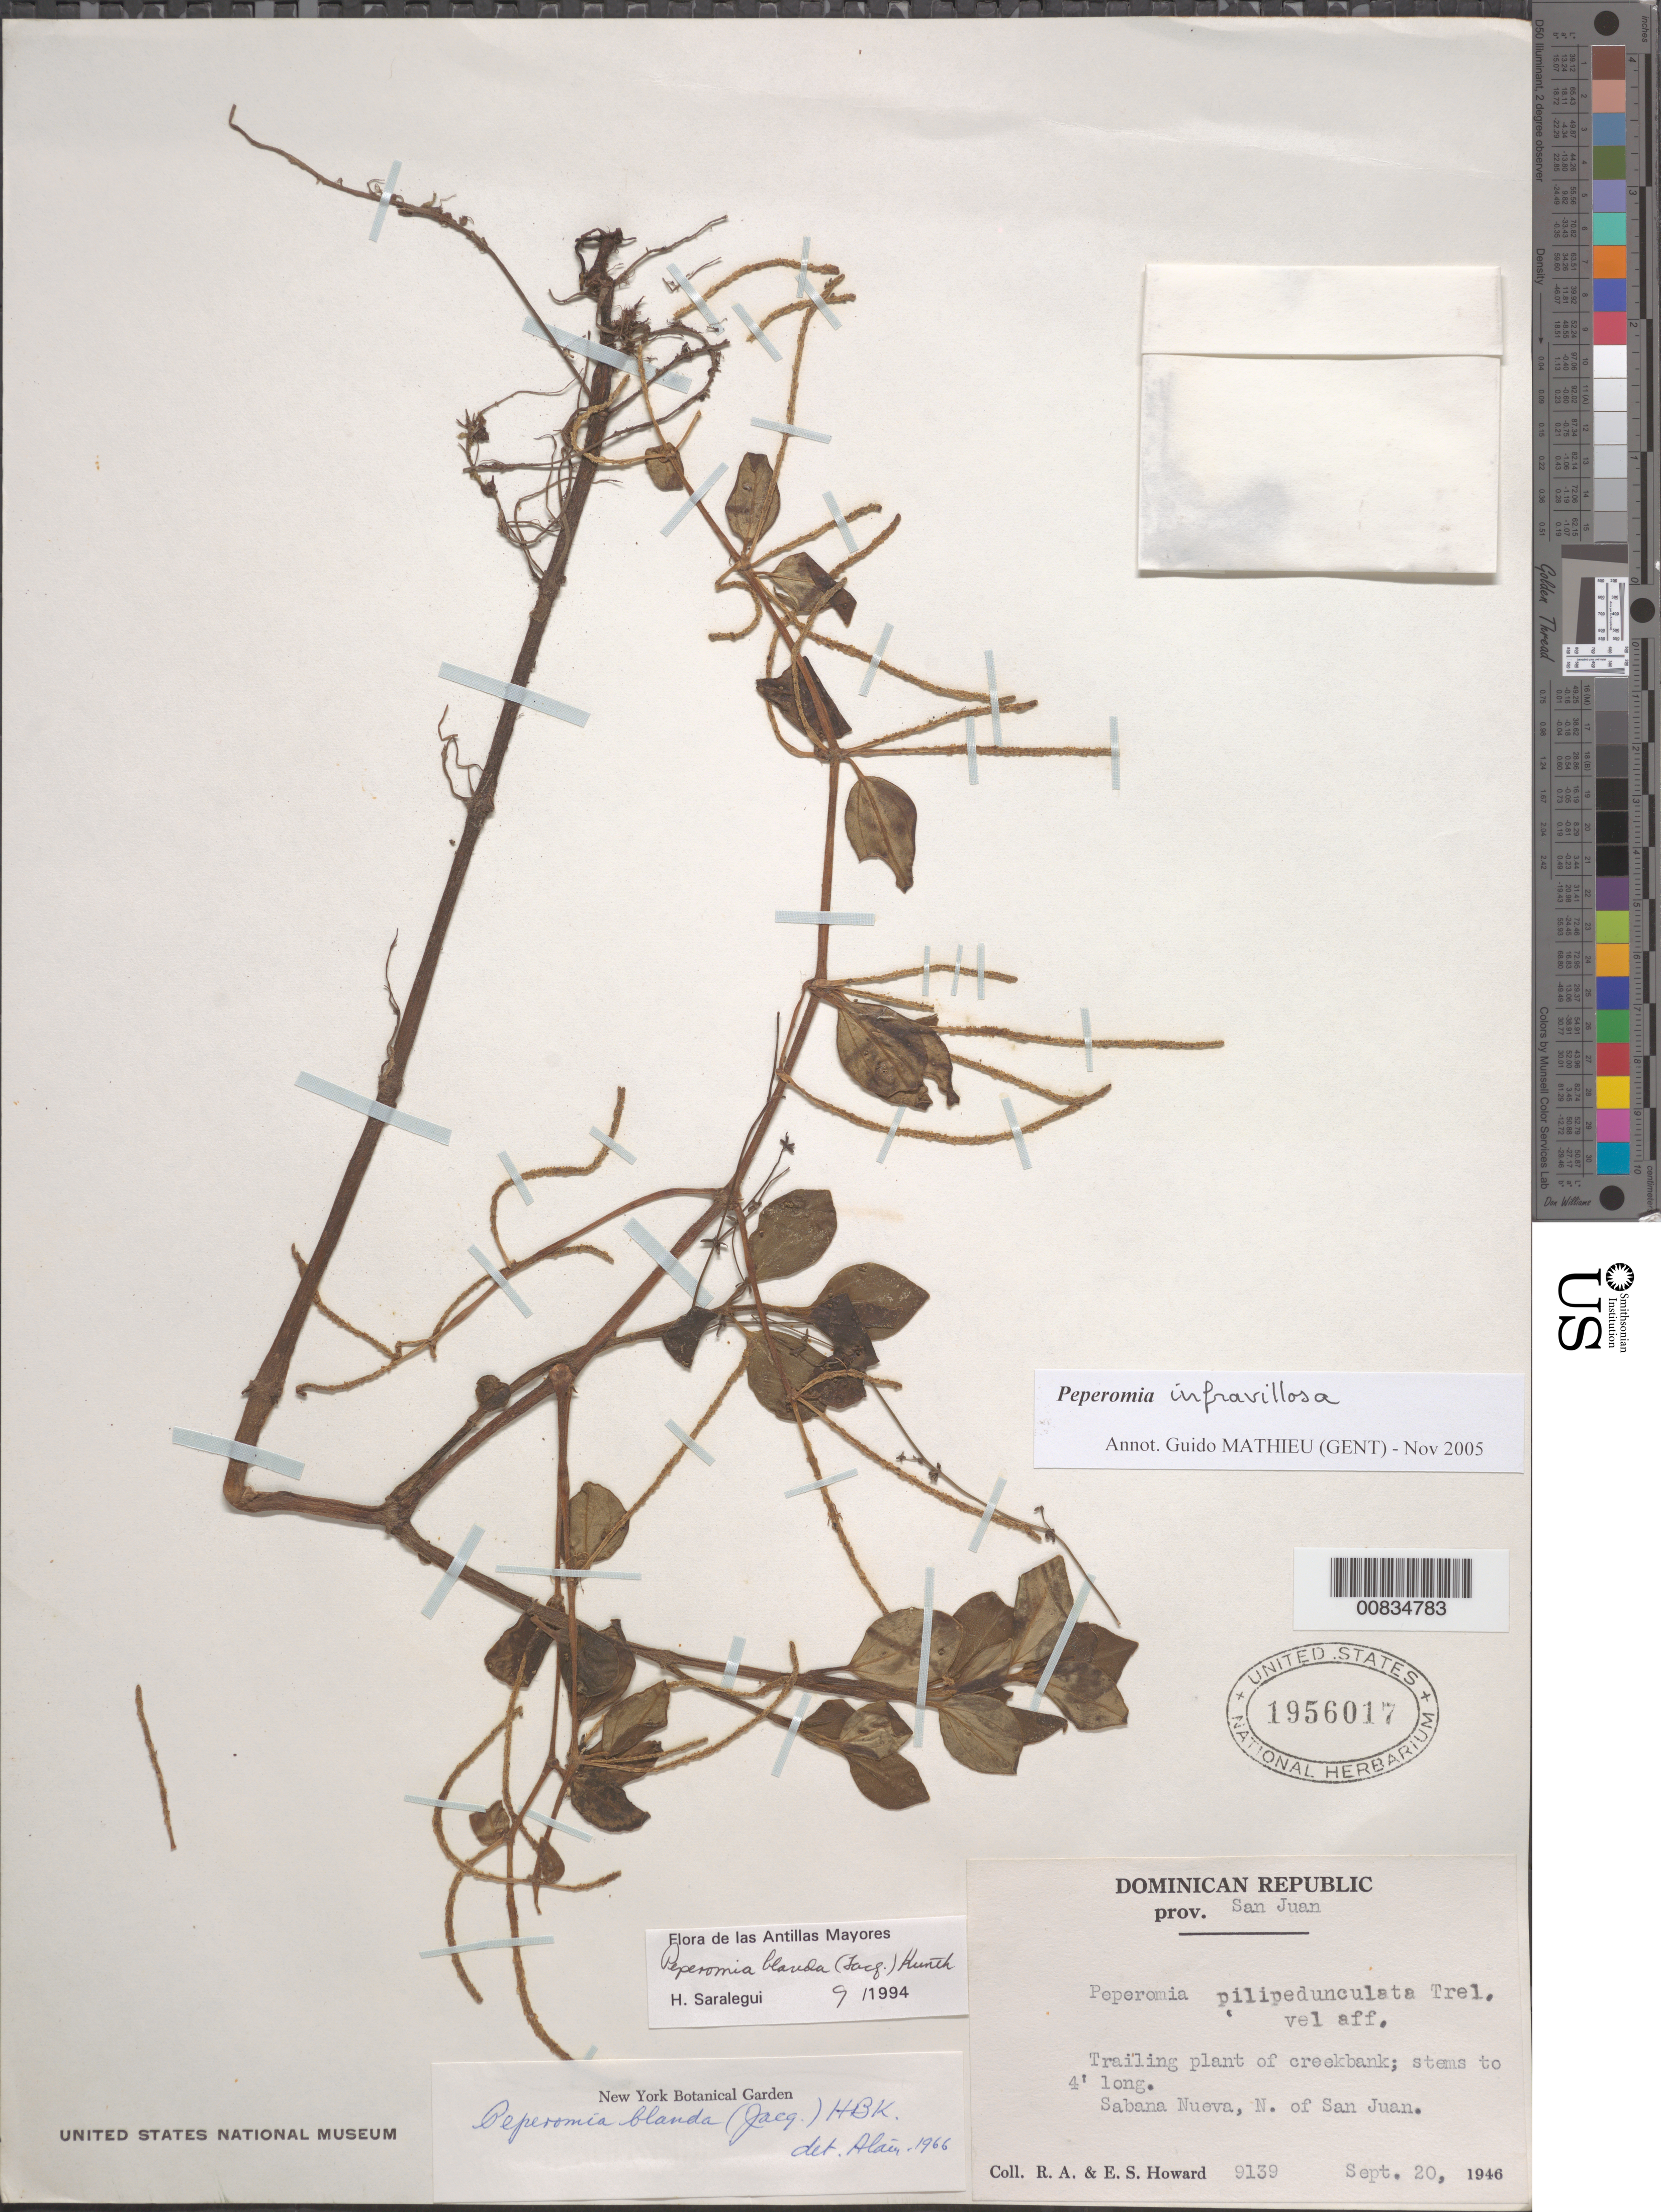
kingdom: Plantae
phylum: Tracheophyta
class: Magnoliopsida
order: Piperales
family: Piperaceae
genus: Peperomia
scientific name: Peperomia infravillosa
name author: Trel.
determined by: Mathieu, Guido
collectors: R. A. Howard & E. S. Howard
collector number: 9139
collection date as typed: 20 Sep 1946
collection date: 1946-09-20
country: Dominican Republic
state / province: San Juan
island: Hispaniola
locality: Sabana Nueva, N. of San Juan.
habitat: Trailing plant of creekbank.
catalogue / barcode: US 1956017